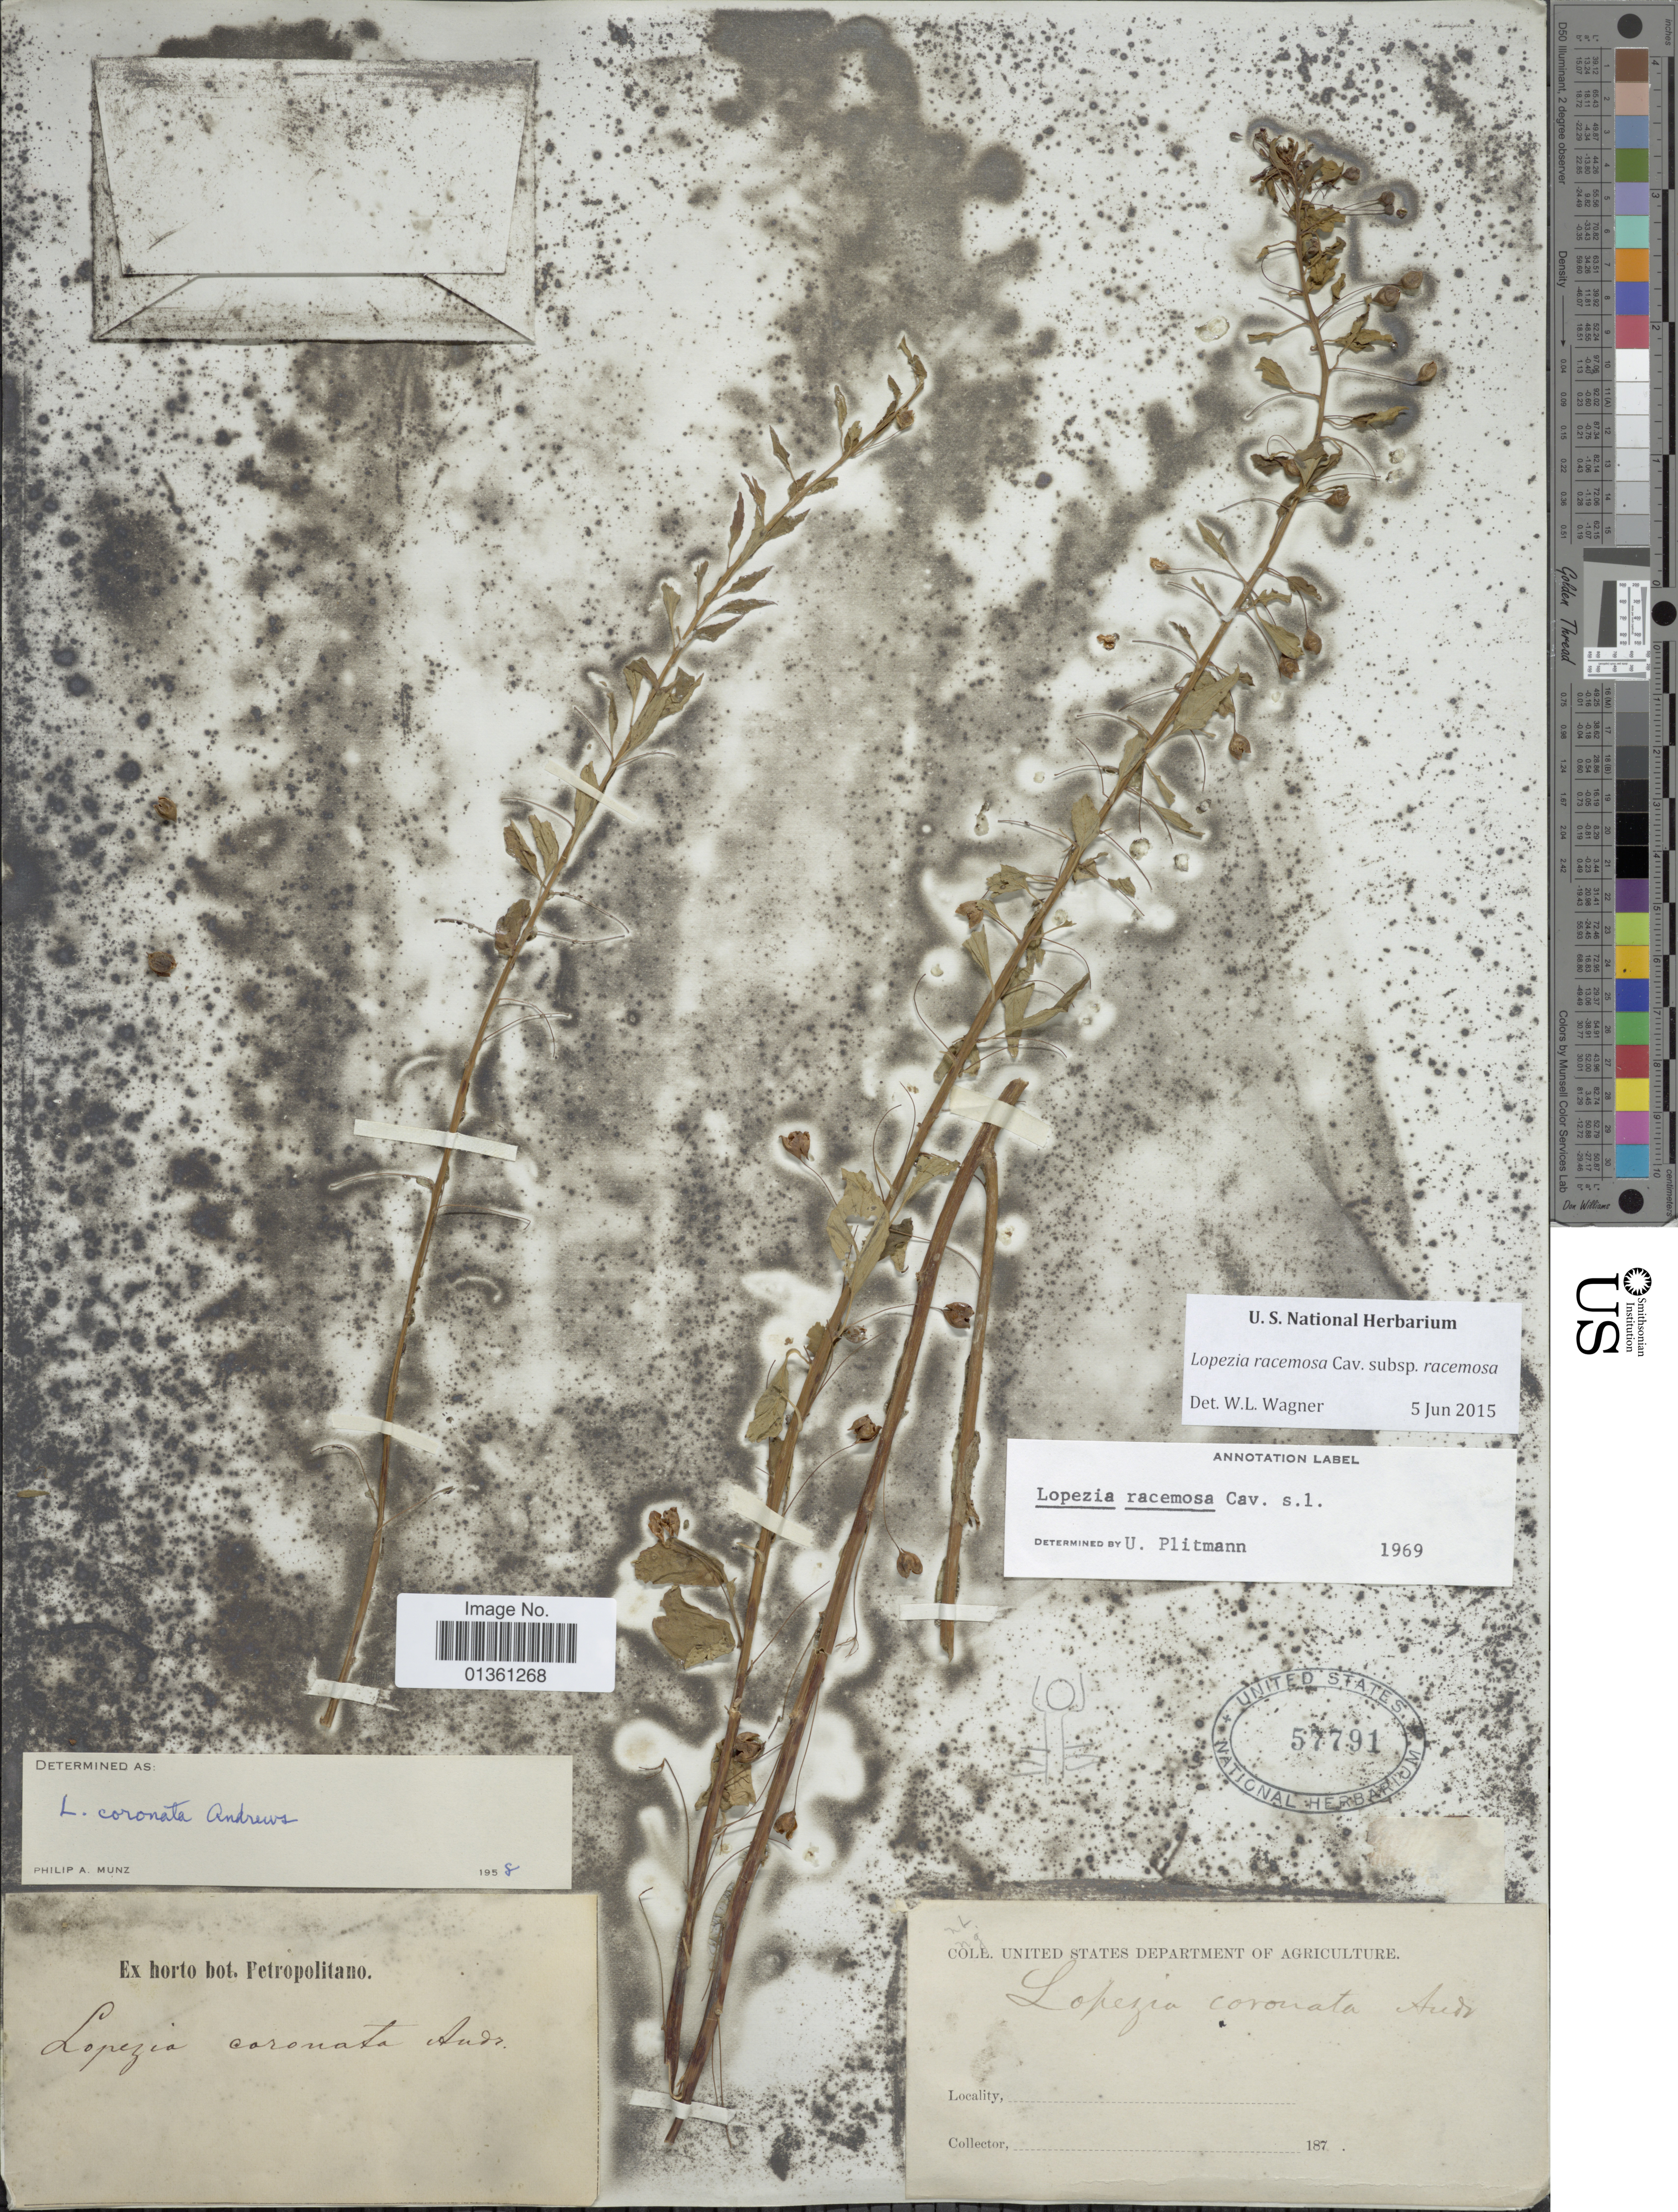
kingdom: Plantae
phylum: Tracheophyta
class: Magnoliopsida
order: Myrtales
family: Onagraceae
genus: Lopezia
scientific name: Lopezia racemosa subsp. racemosa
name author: Cav.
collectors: United States Department of Agriculture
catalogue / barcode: US 57791